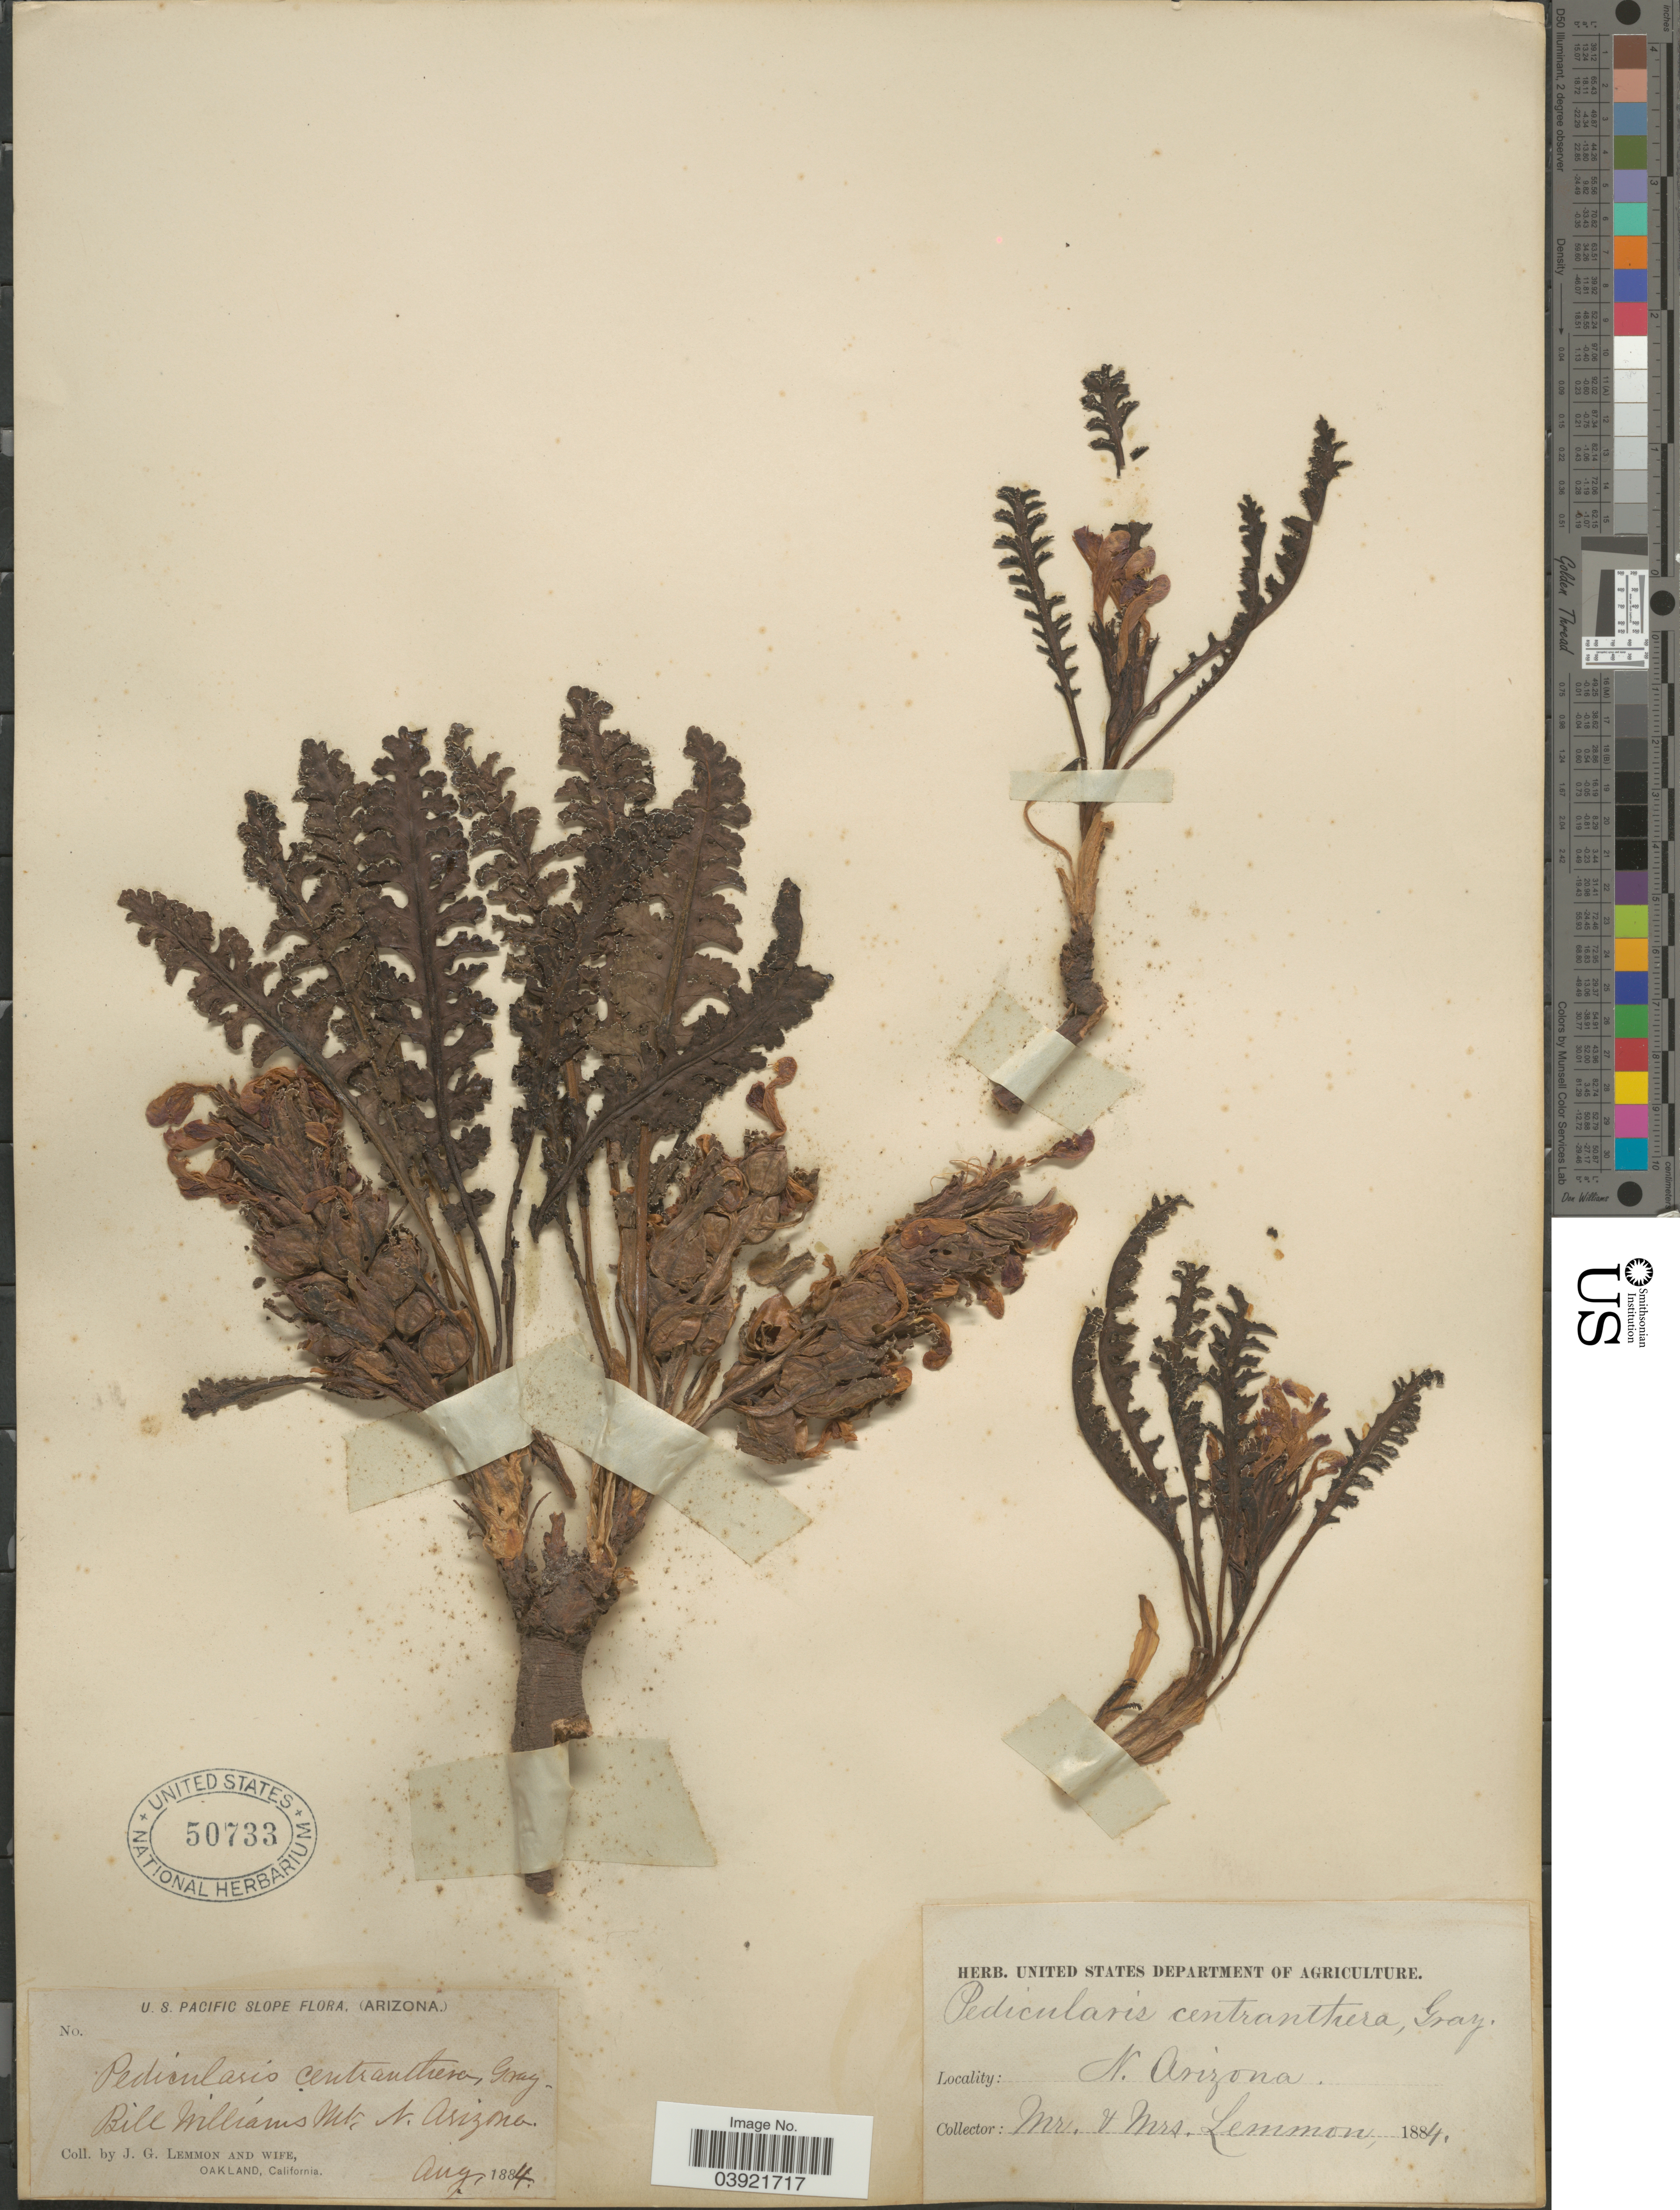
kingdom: Plantae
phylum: Tracheophyta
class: Magnoliopsida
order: Lamiales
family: Orobanchaceae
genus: Pedicularis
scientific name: Pedicularis centranthera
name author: A. Gray in Emory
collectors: J. Lemmon & Mrs. J. G. Lemmon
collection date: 1884-08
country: United States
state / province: Arizona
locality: U. S. Pacific Slope. Bill Williams Mt. N. Arizona.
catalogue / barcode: US 50733